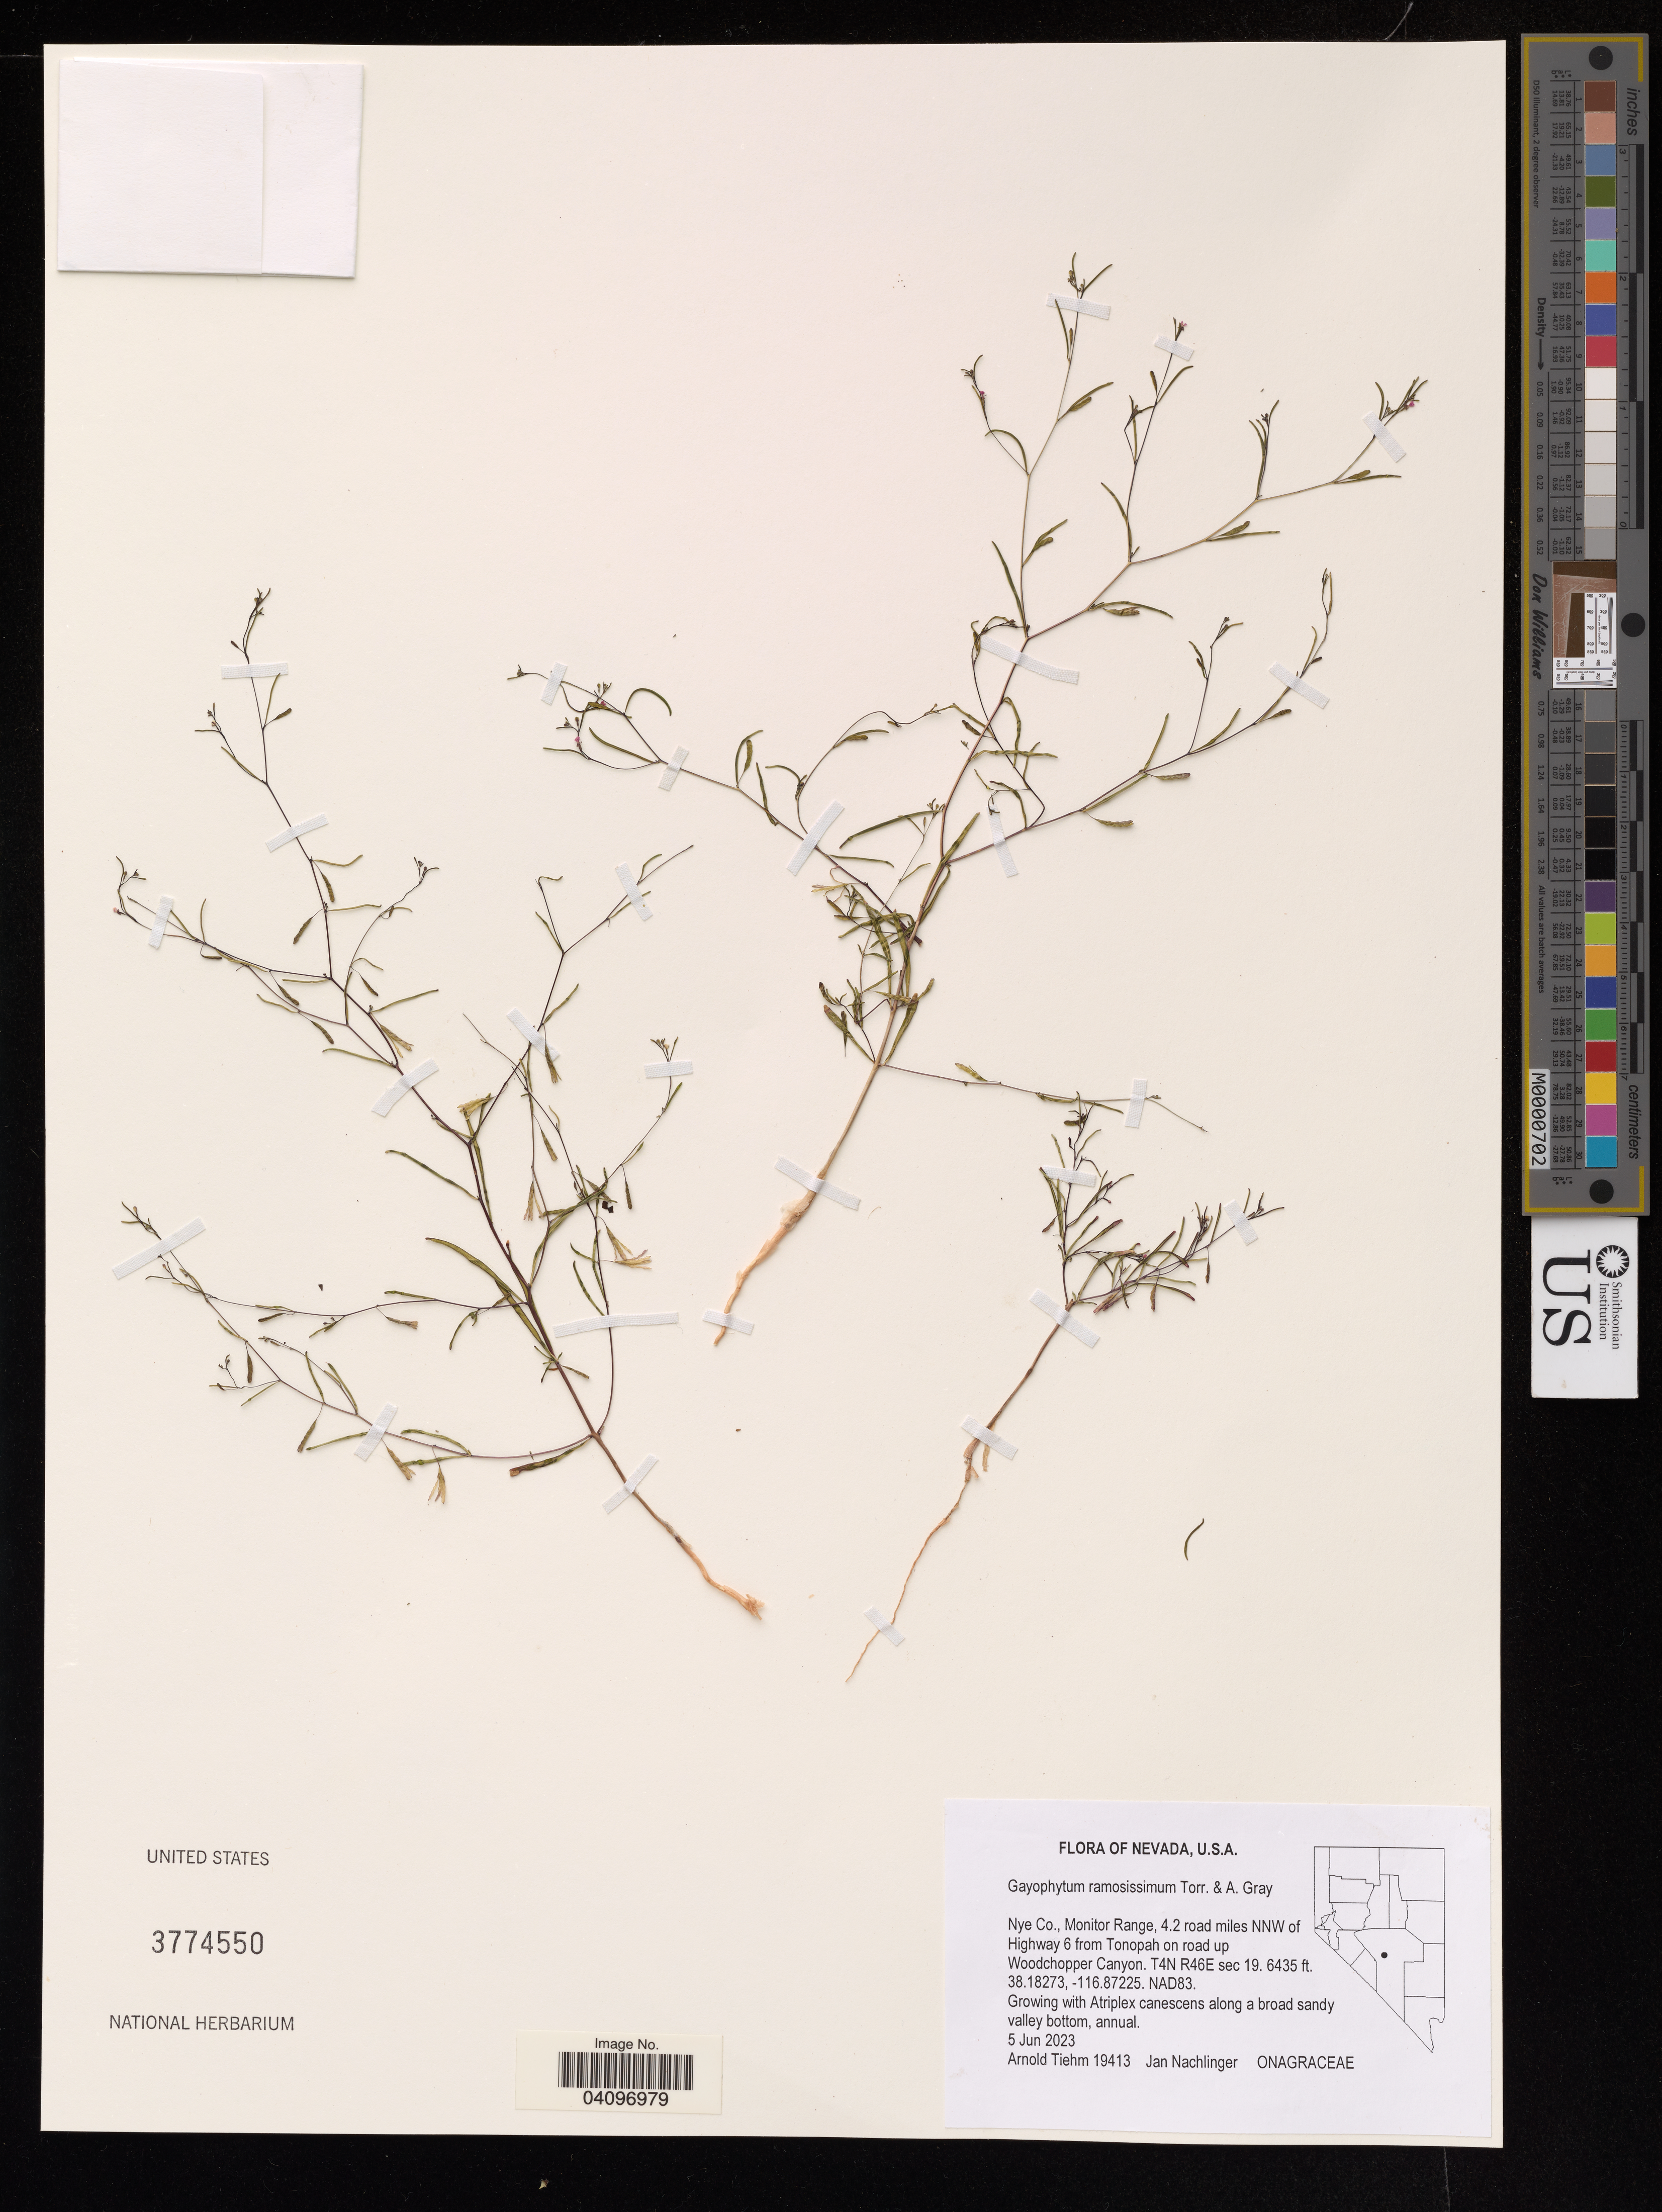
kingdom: Plantae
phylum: Tracheophyta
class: Magnoliopsida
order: Myrtales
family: Onagraceae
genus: Gayophytum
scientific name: Gayophytum ramosissimum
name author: Torr. & A. Gray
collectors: A. Tiehm & J. Nachlinger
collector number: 19413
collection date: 2023-06-05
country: United States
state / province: Nevada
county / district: Nye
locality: Monitor Range, 4.2 road miles NNW of Highway 6 from Tonopah on road up Woodchopper Canyon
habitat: Sandy valley bottom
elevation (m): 1961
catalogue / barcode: US 3774550